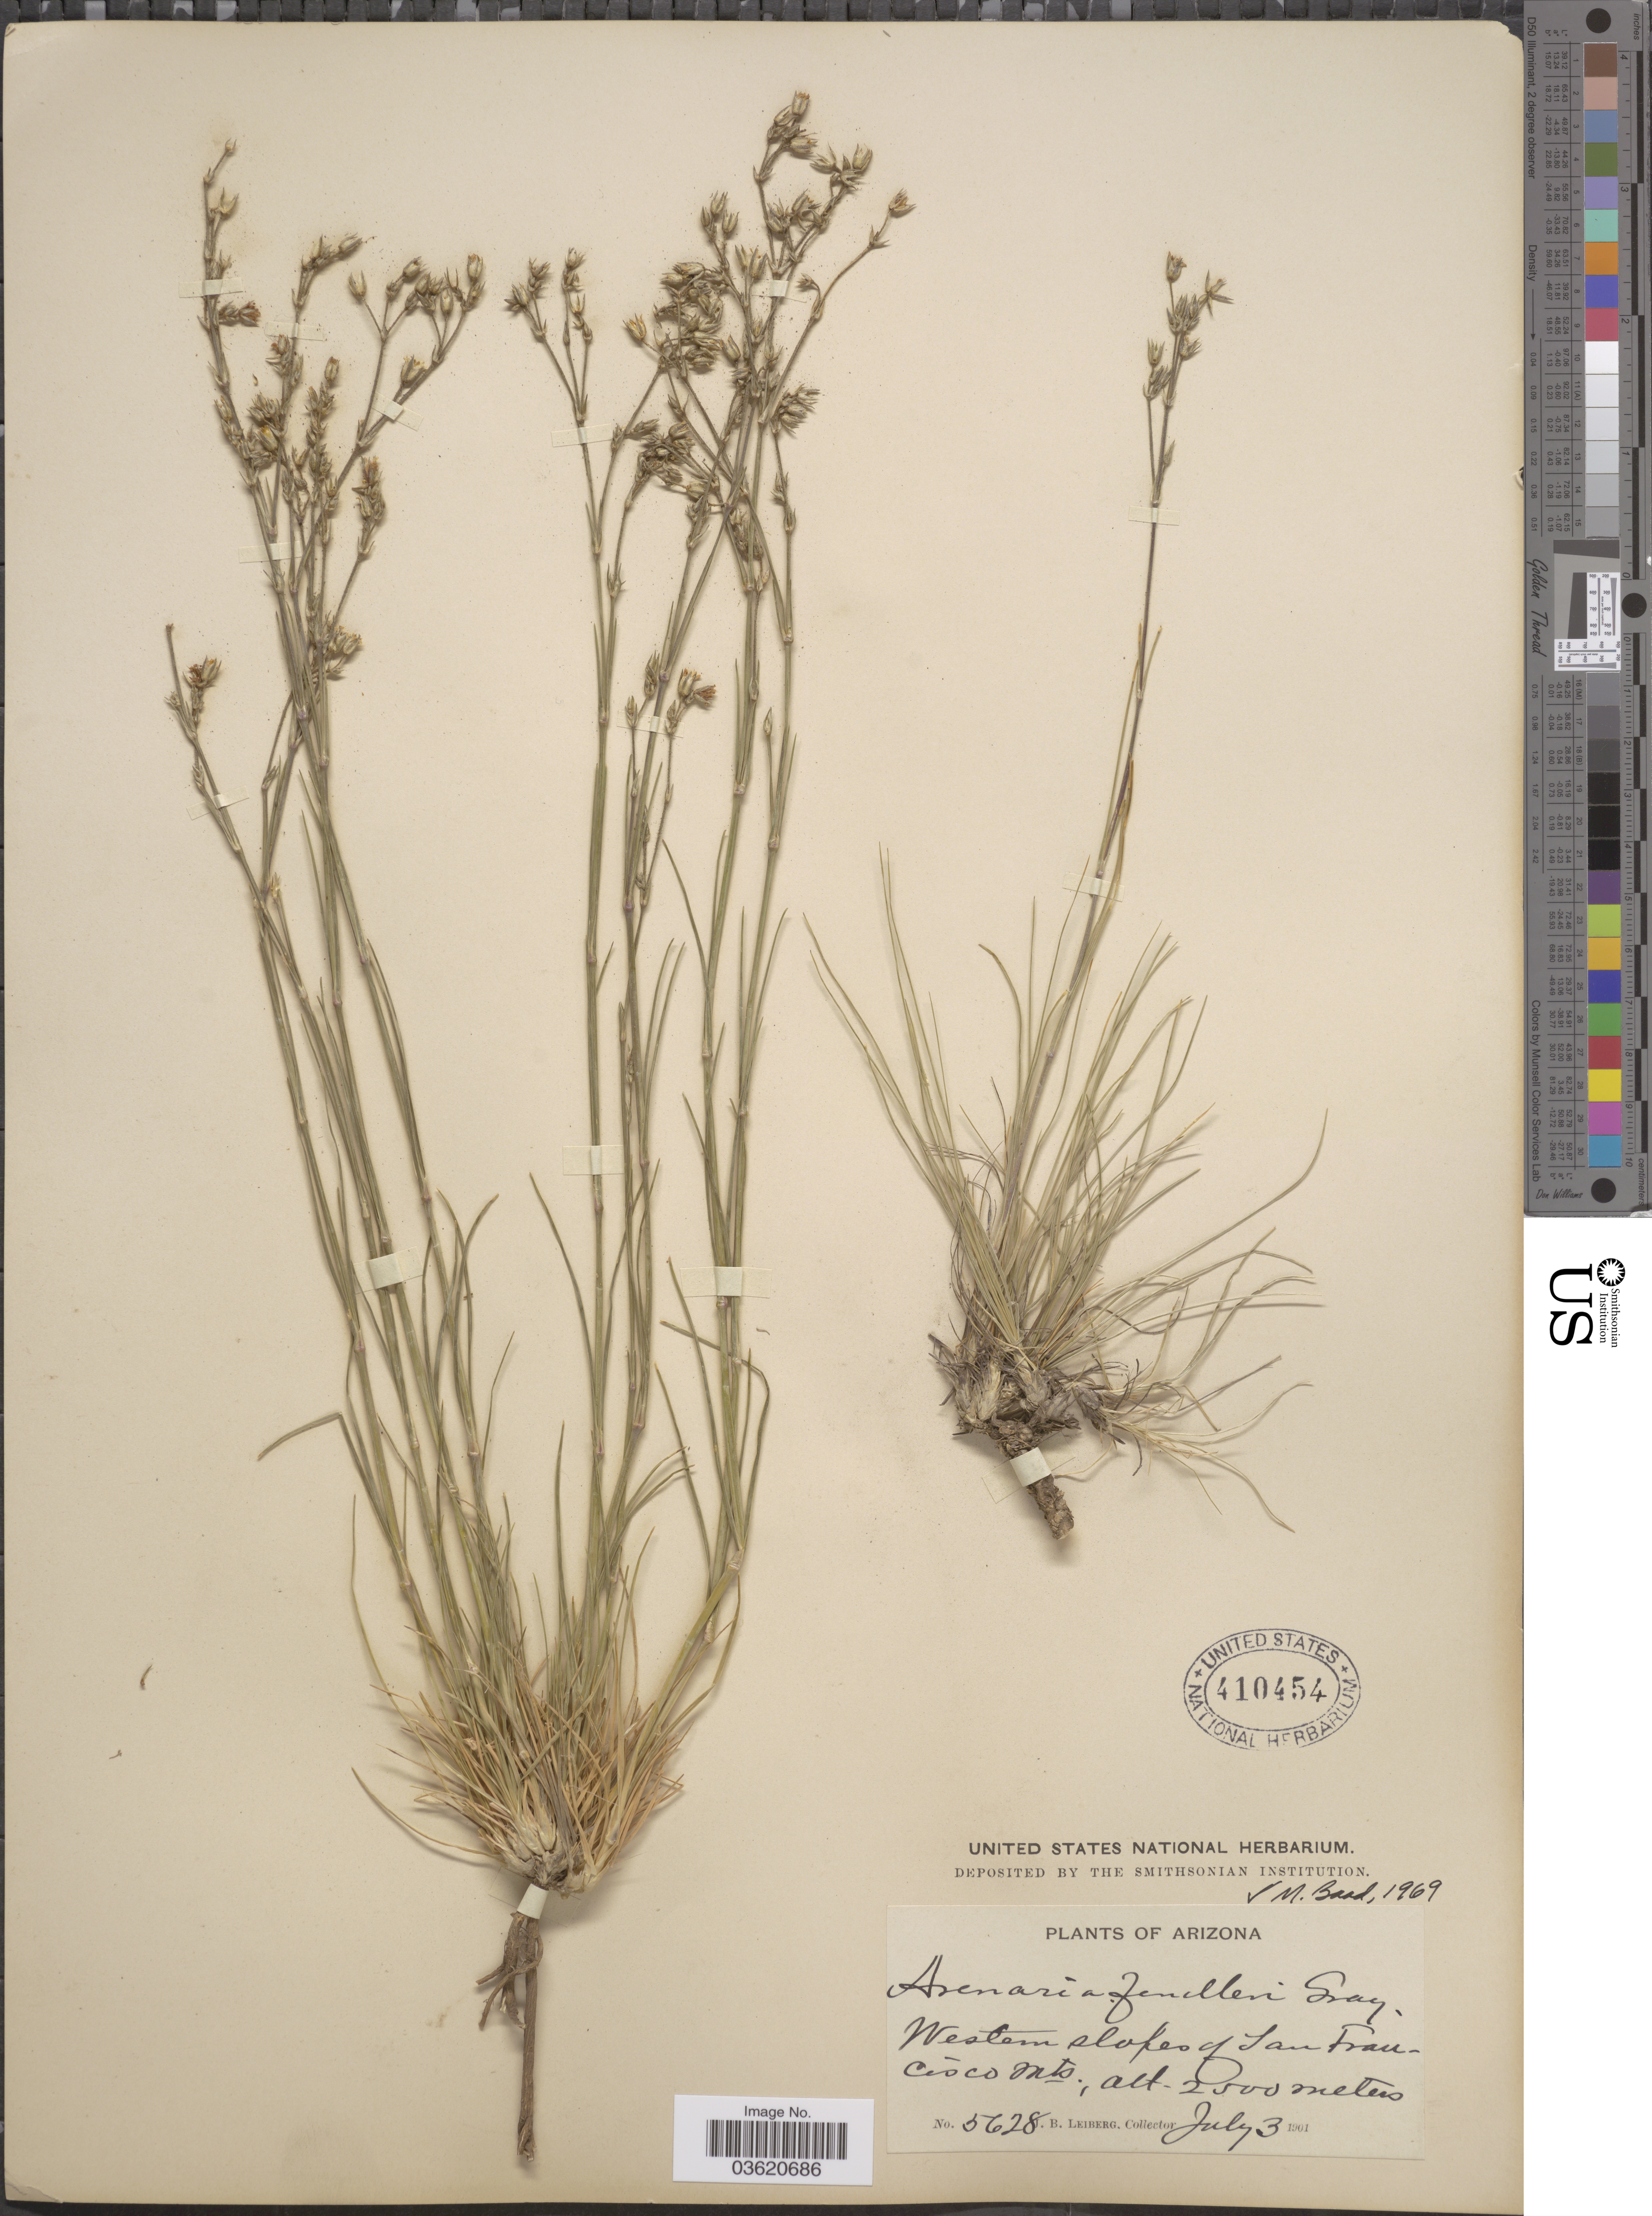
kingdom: Plantae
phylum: Tracheophyta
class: Magnoliopsida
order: Caryophyllales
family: Caryophyllaceae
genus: Eremogone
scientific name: Eremogone fendleri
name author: (A. Gray) Ikonn.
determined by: U.S. National Herbarium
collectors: J. B. Leiberg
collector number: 5628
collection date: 1901-07-03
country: United States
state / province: Arizona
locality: Western slopes of San Francisco Mts.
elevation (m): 2500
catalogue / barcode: US 410454